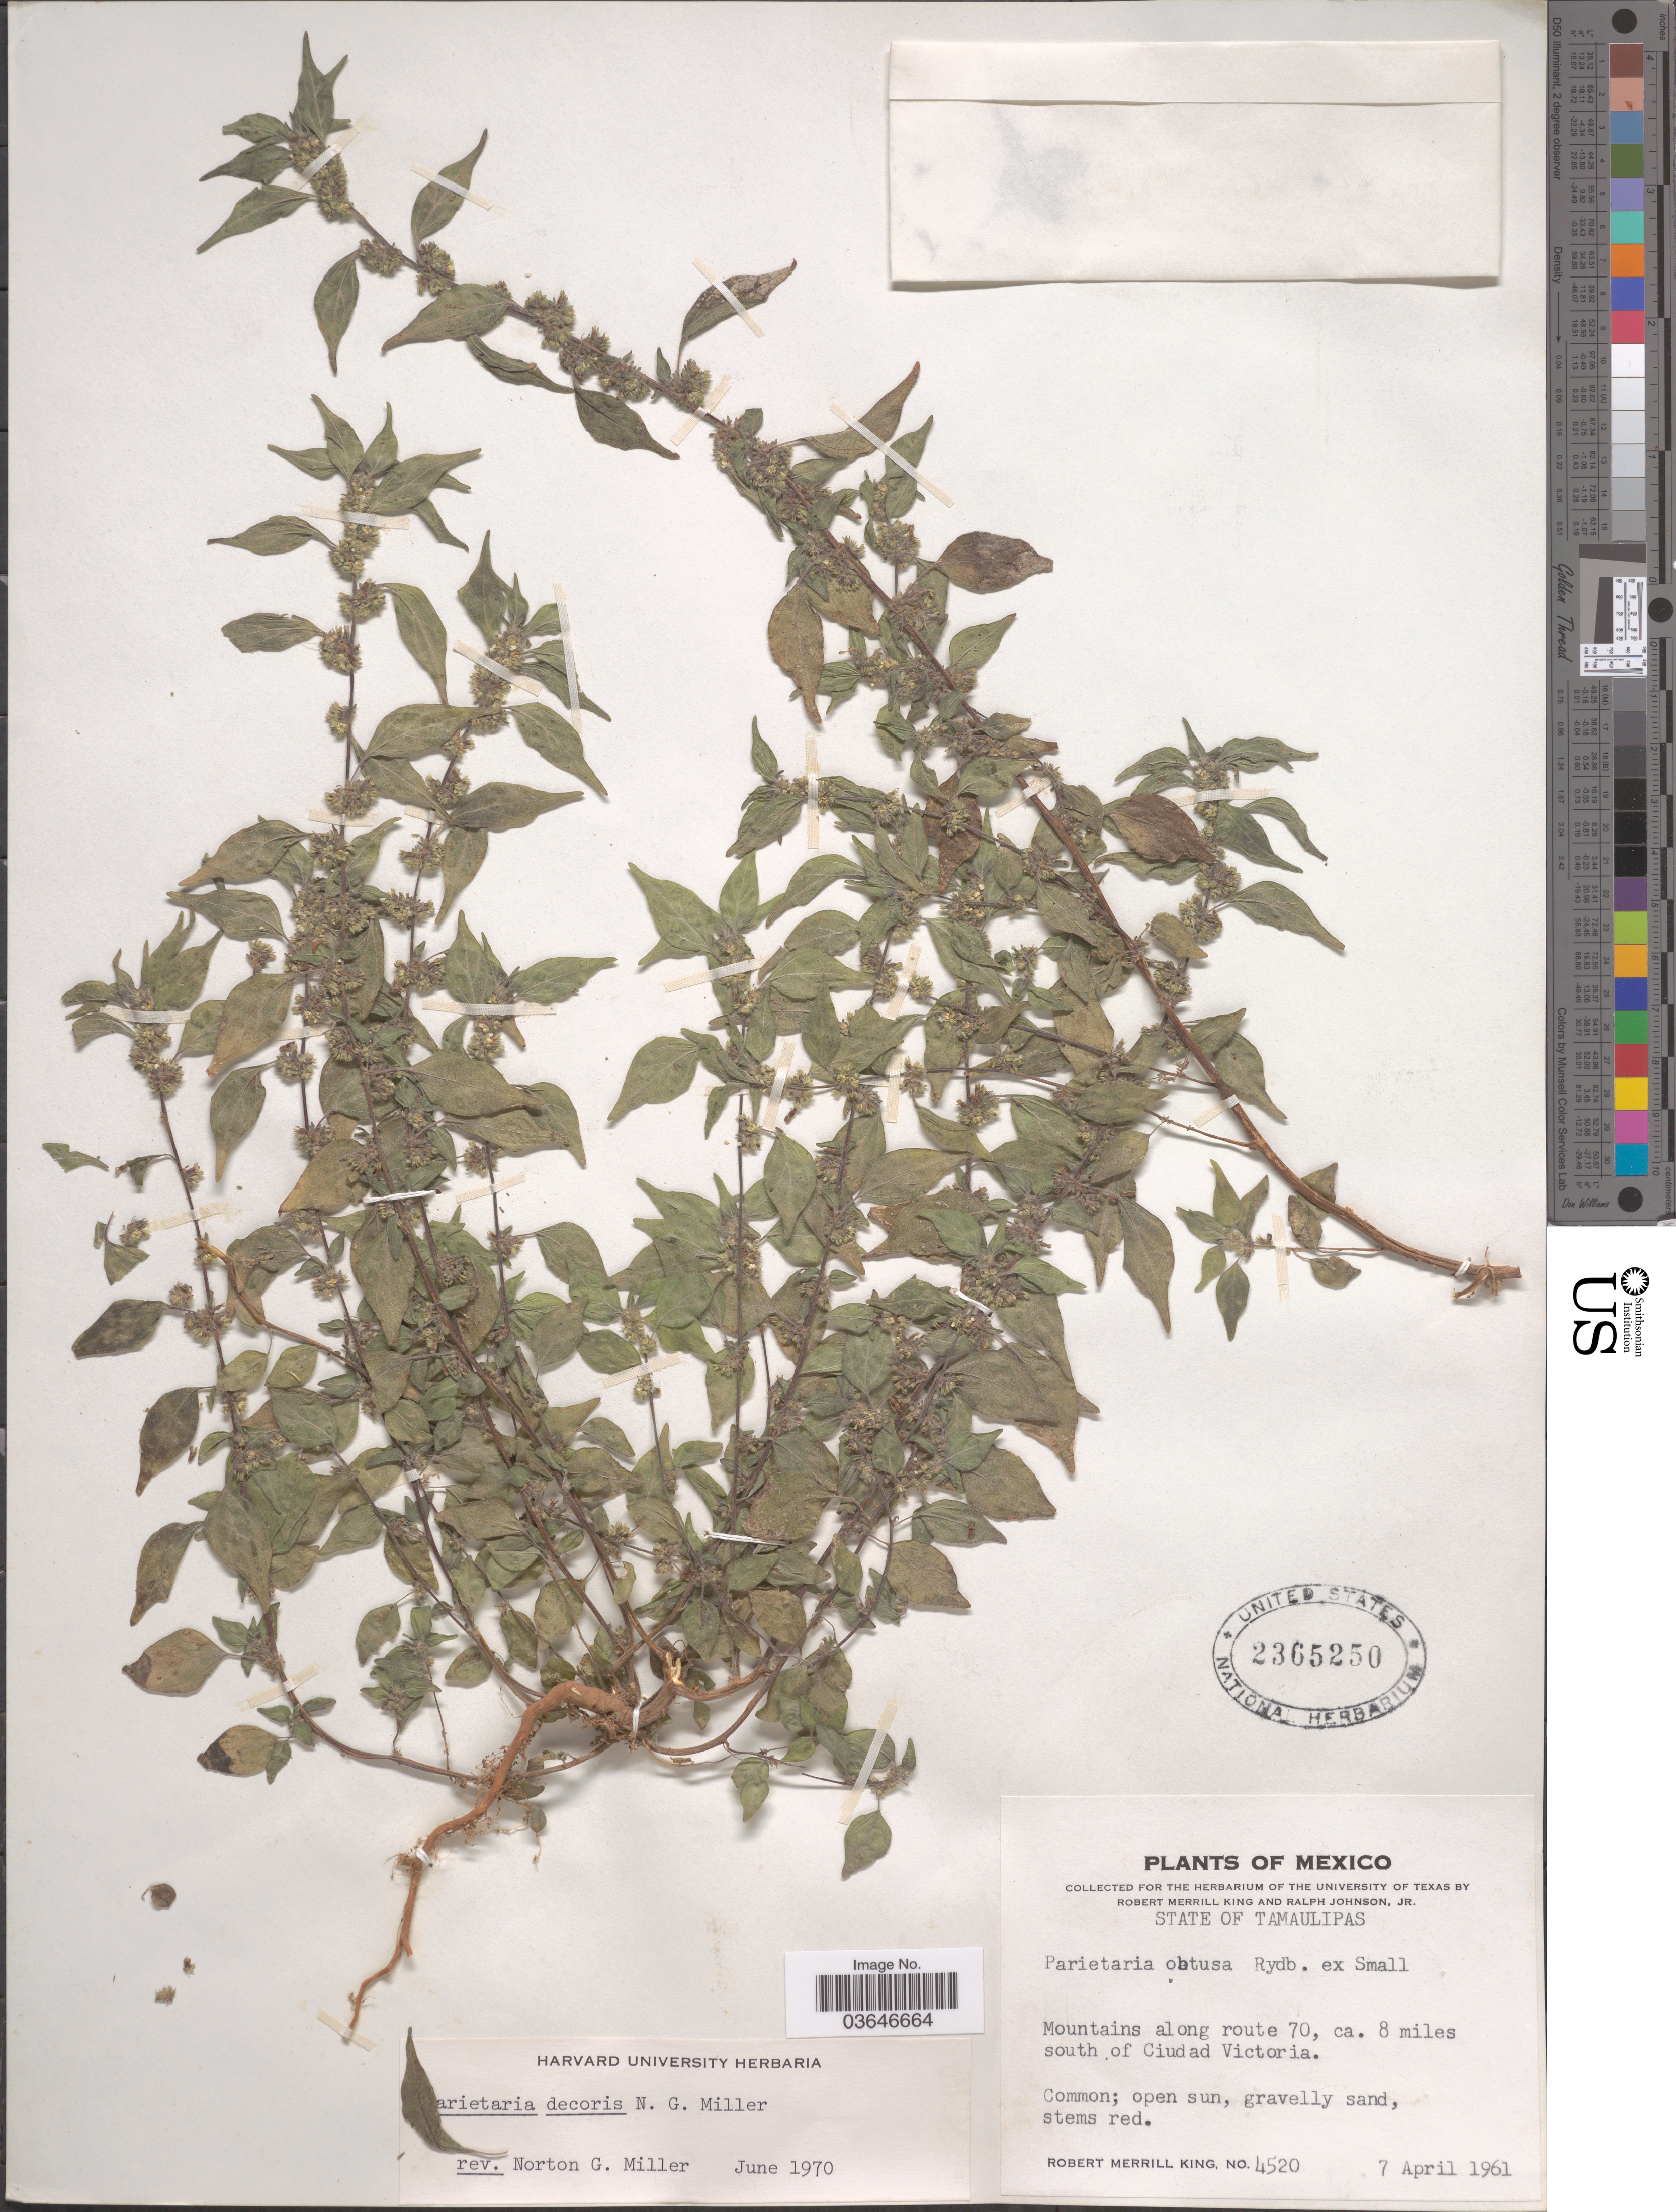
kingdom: Plantae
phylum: Tracheophyta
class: Magnoliopsida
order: Rosales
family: Urticaceae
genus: Parietaria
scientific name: Parietaria decoris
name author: N.G. Mill.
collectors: R. M. King & R. Johnson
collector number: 4520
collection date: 1961-04-07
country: Mexico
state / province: Tamaulipas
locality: State of Tamaulipas. Mountains along route 70, ca. 8 miles south of Ciudad Victoria.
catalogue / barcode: US 2365250